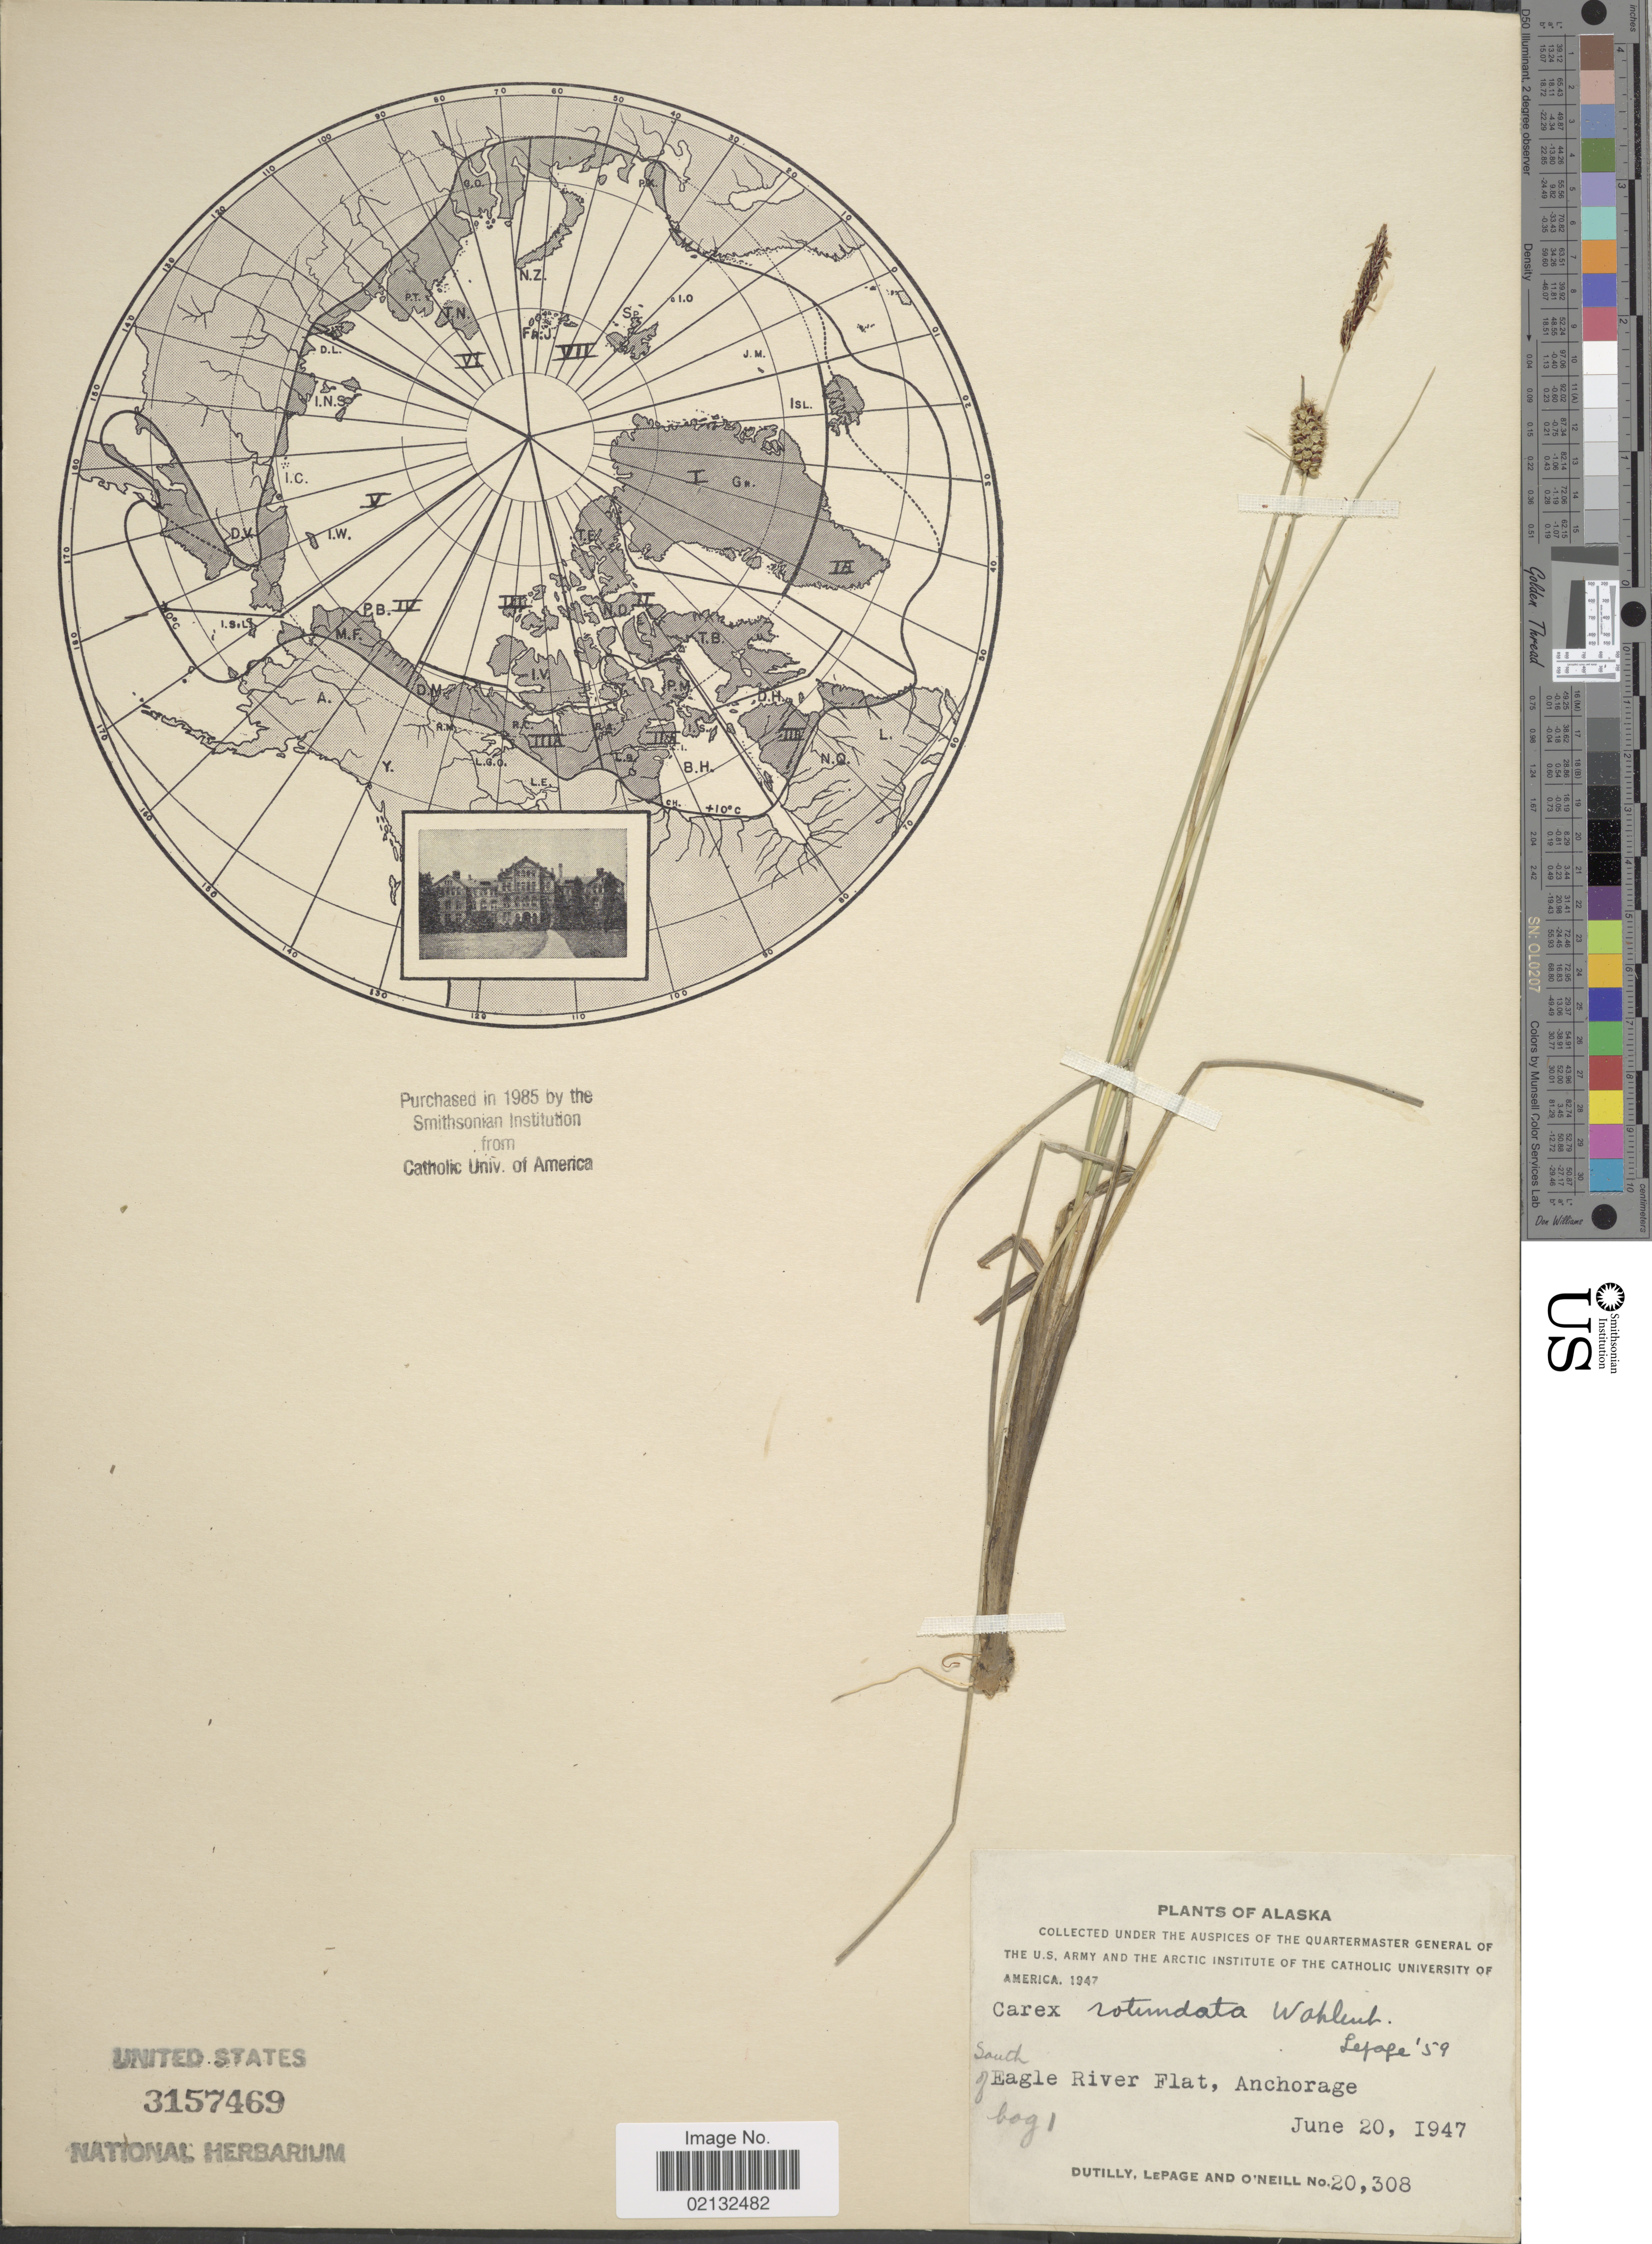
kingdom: Plantae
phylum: Tracheophyta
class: Liliopsida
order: Poales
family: Cyperaceae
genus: Carex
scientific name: Carex rotundata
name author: Wahlenb.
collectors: -. Dutilly, -. LePage & O' Neill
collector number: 20308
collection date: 1947-06-20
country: United States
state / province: Alaska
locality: Eagle River Flat, Anchorage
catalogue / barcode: US 3157469